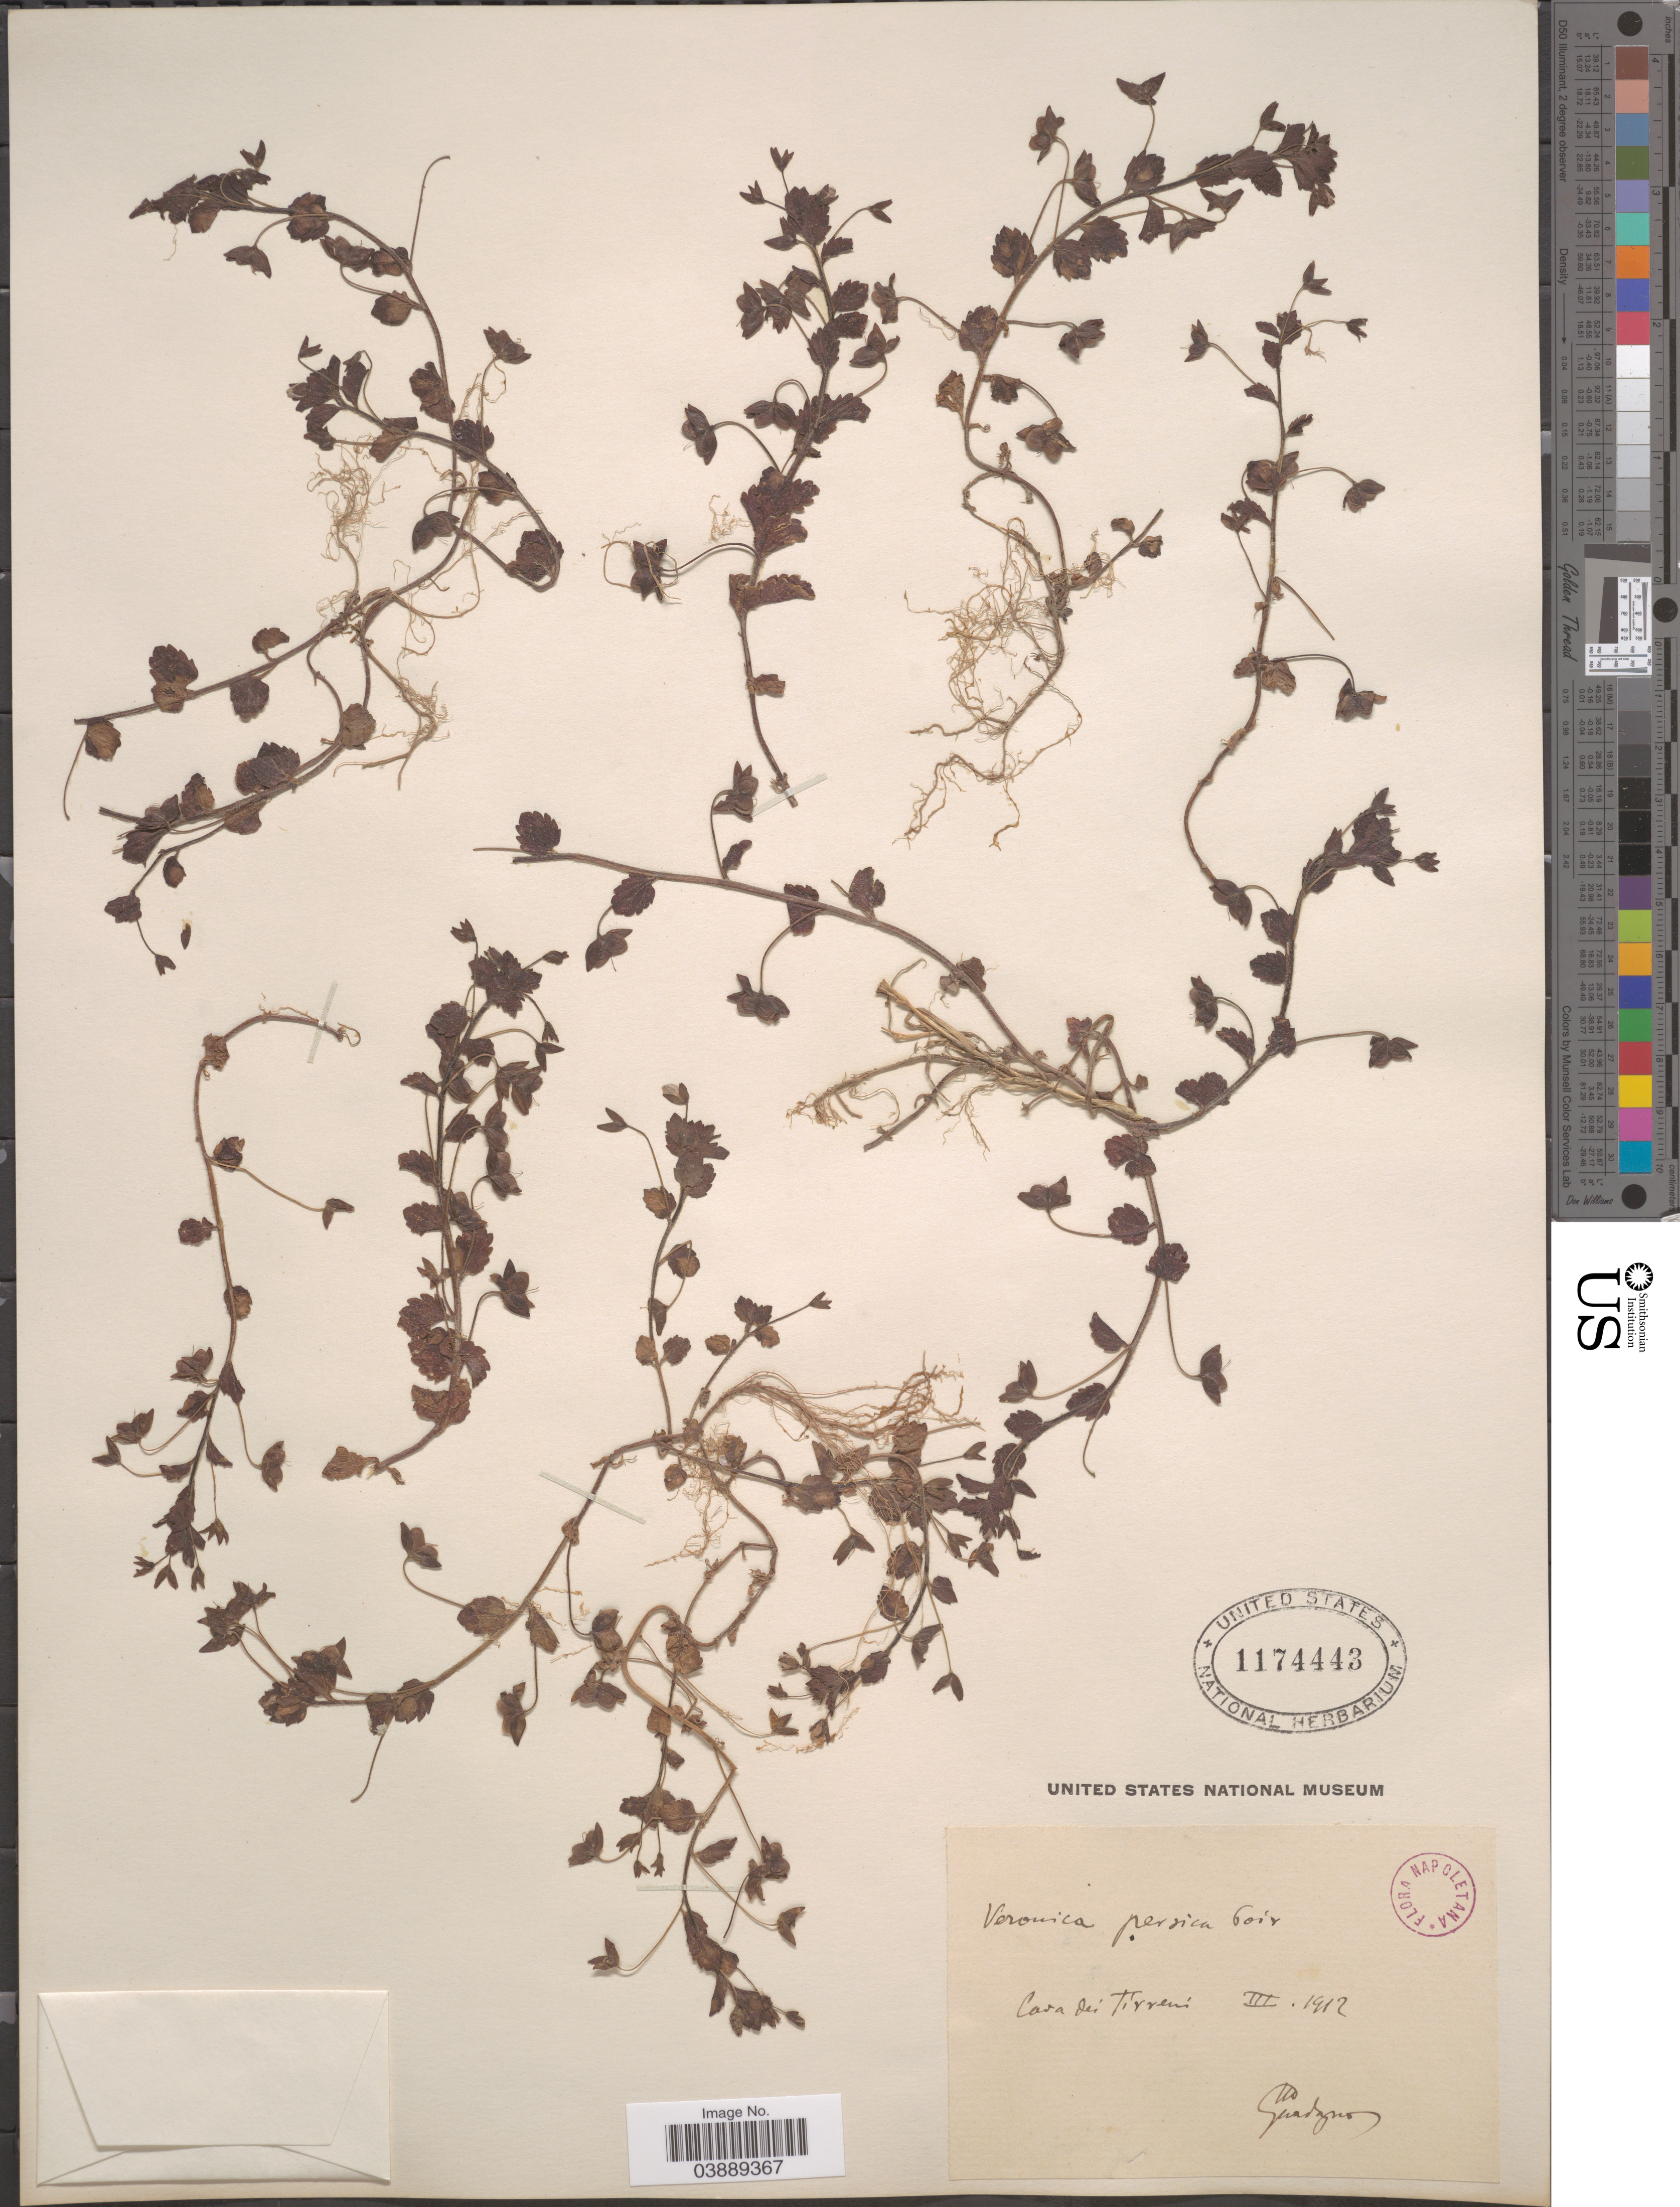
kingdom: Plantae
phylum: Tracheophyta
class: Magnoliopsida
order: Lamiales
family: Plantaginaceae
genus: Veronica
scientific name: Veronica persica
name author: Poir.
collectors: Guadagno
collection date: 1912-03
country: Italy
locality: Cava de Tirreni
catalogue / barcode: US 1174443